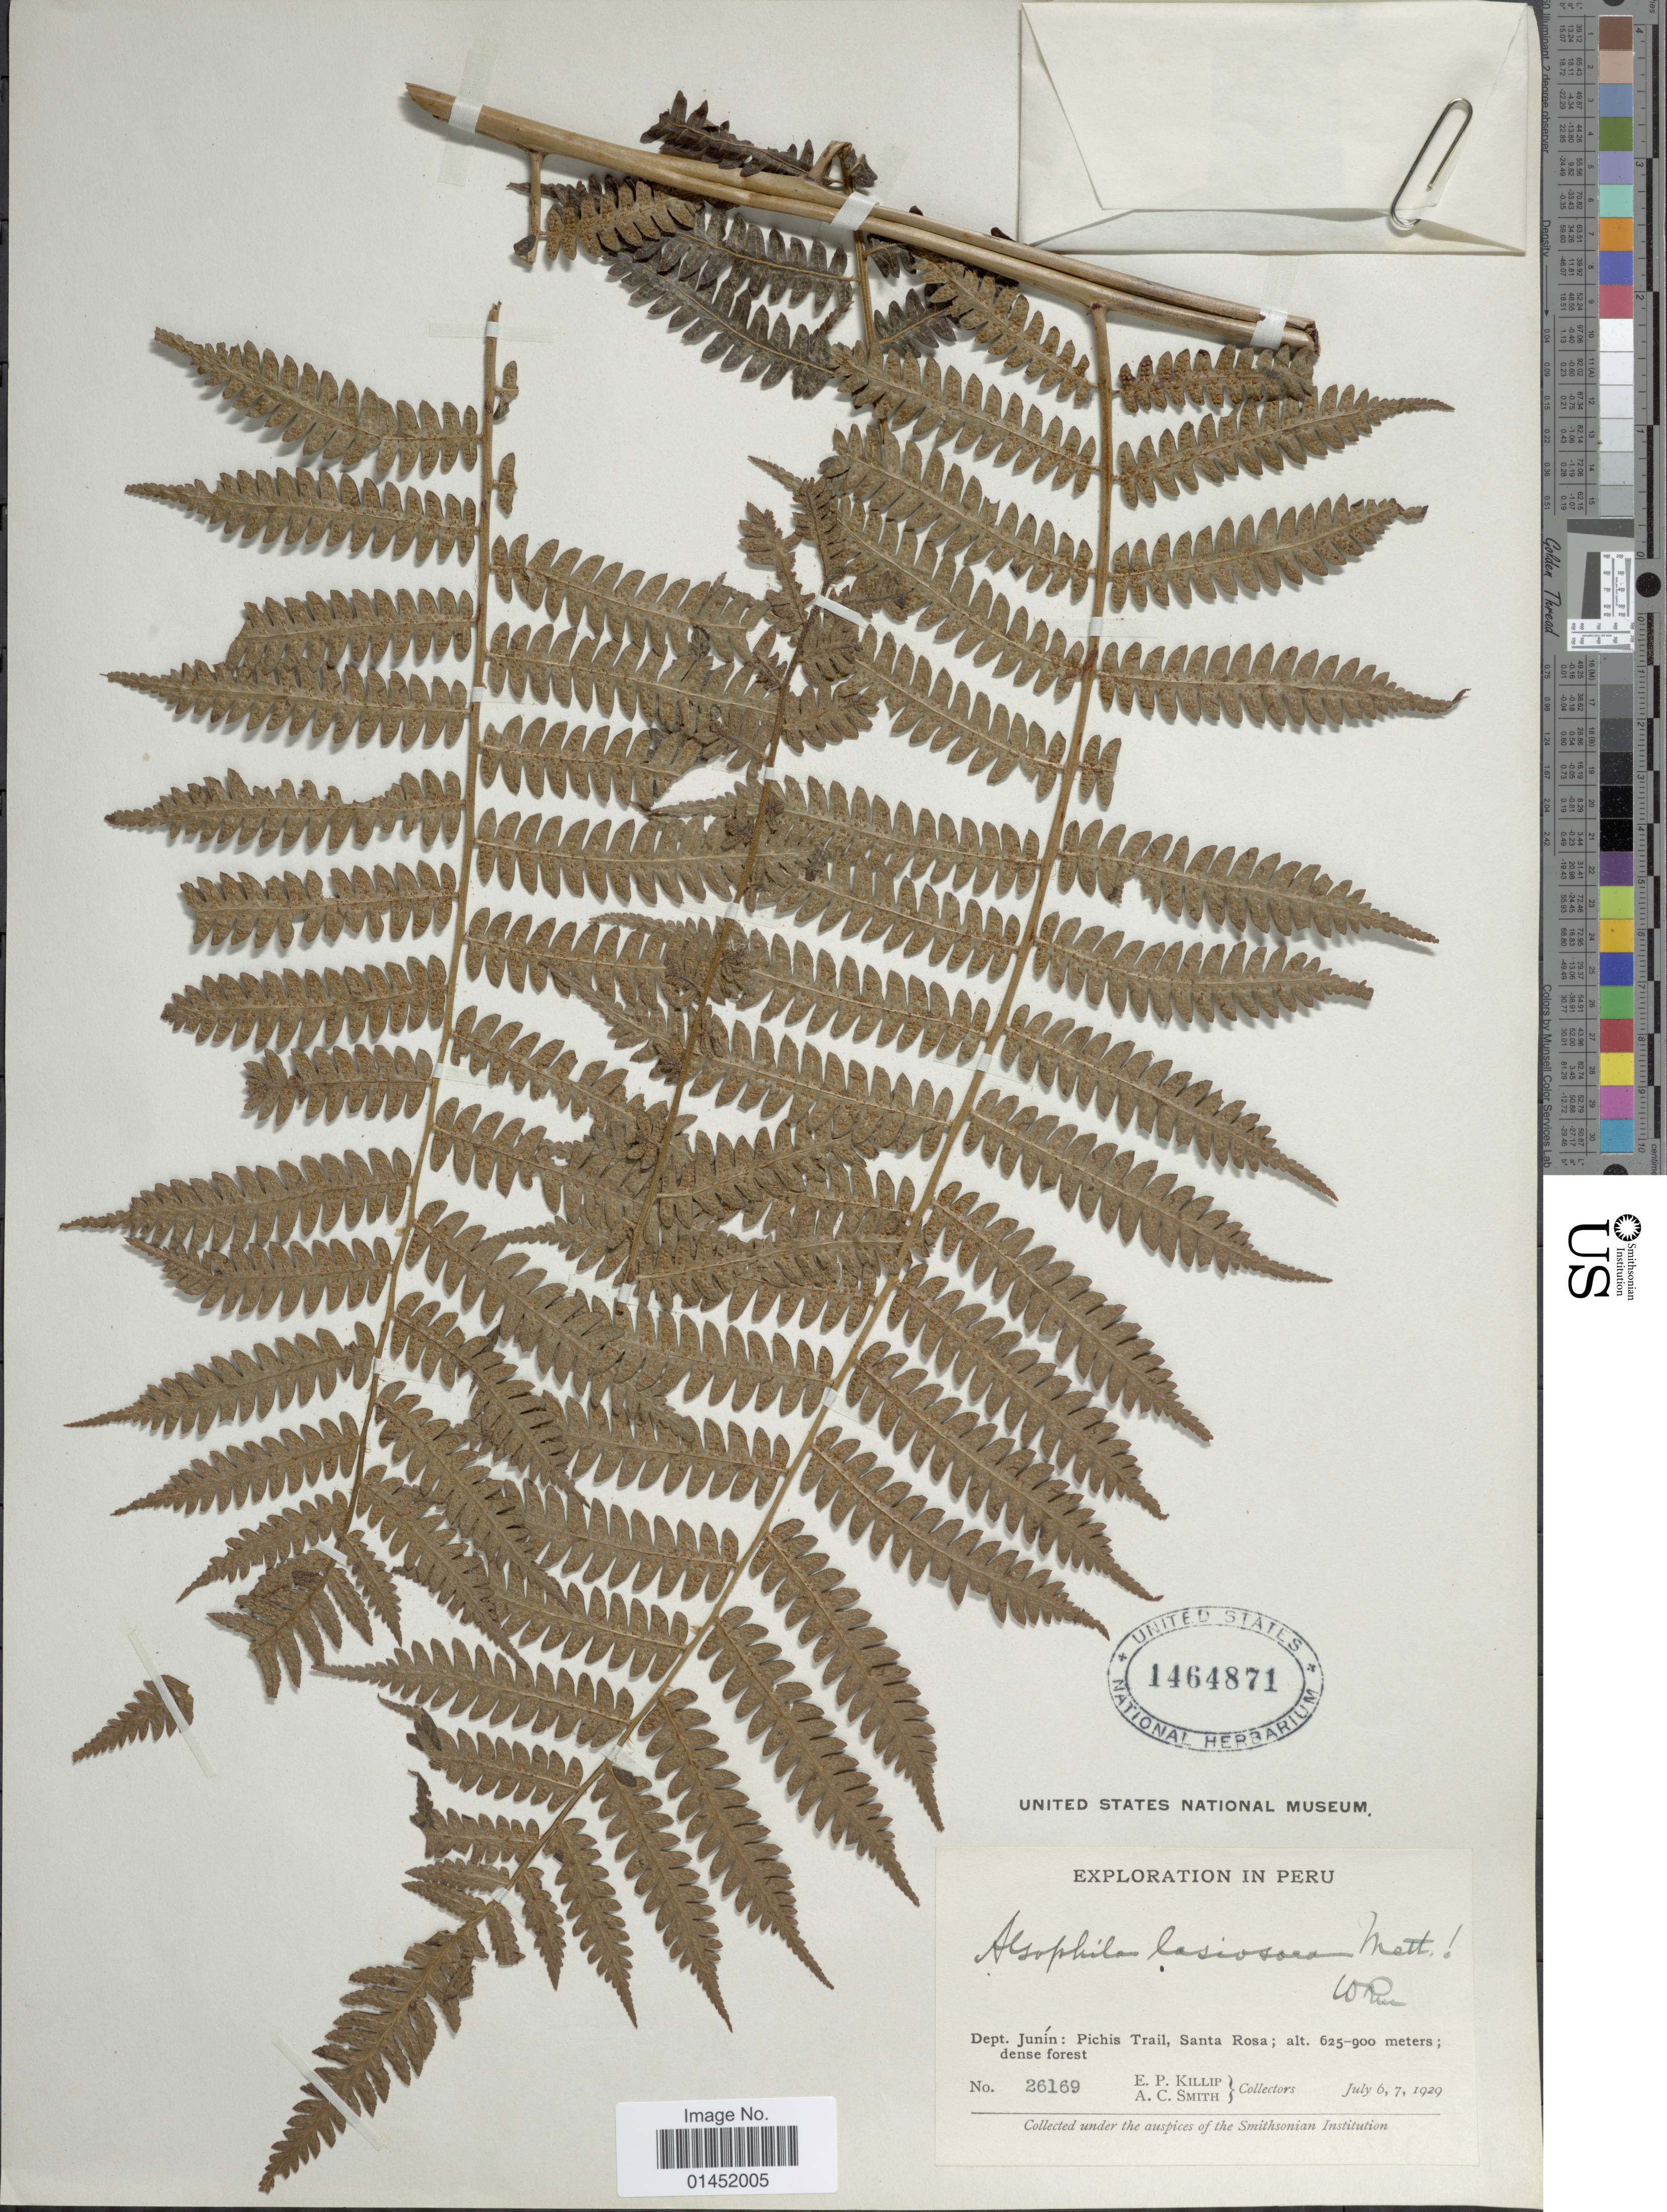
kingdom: Plantae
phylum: Tracheophyta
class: Polypodiopsida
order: Cyatheales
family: Cyatheaceae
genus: Cyathea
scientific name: Cyathea lasiosora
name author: (Mett. ex Kuhn) Domin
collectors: E. P. Killip & A. C. Smith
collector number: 26169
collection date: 1929-07-06/1929-07-07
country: Peru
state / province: Junín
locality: Dept. Junín: Pichis Trail, Santa Rosa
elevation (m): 625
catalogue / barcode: US 1464871